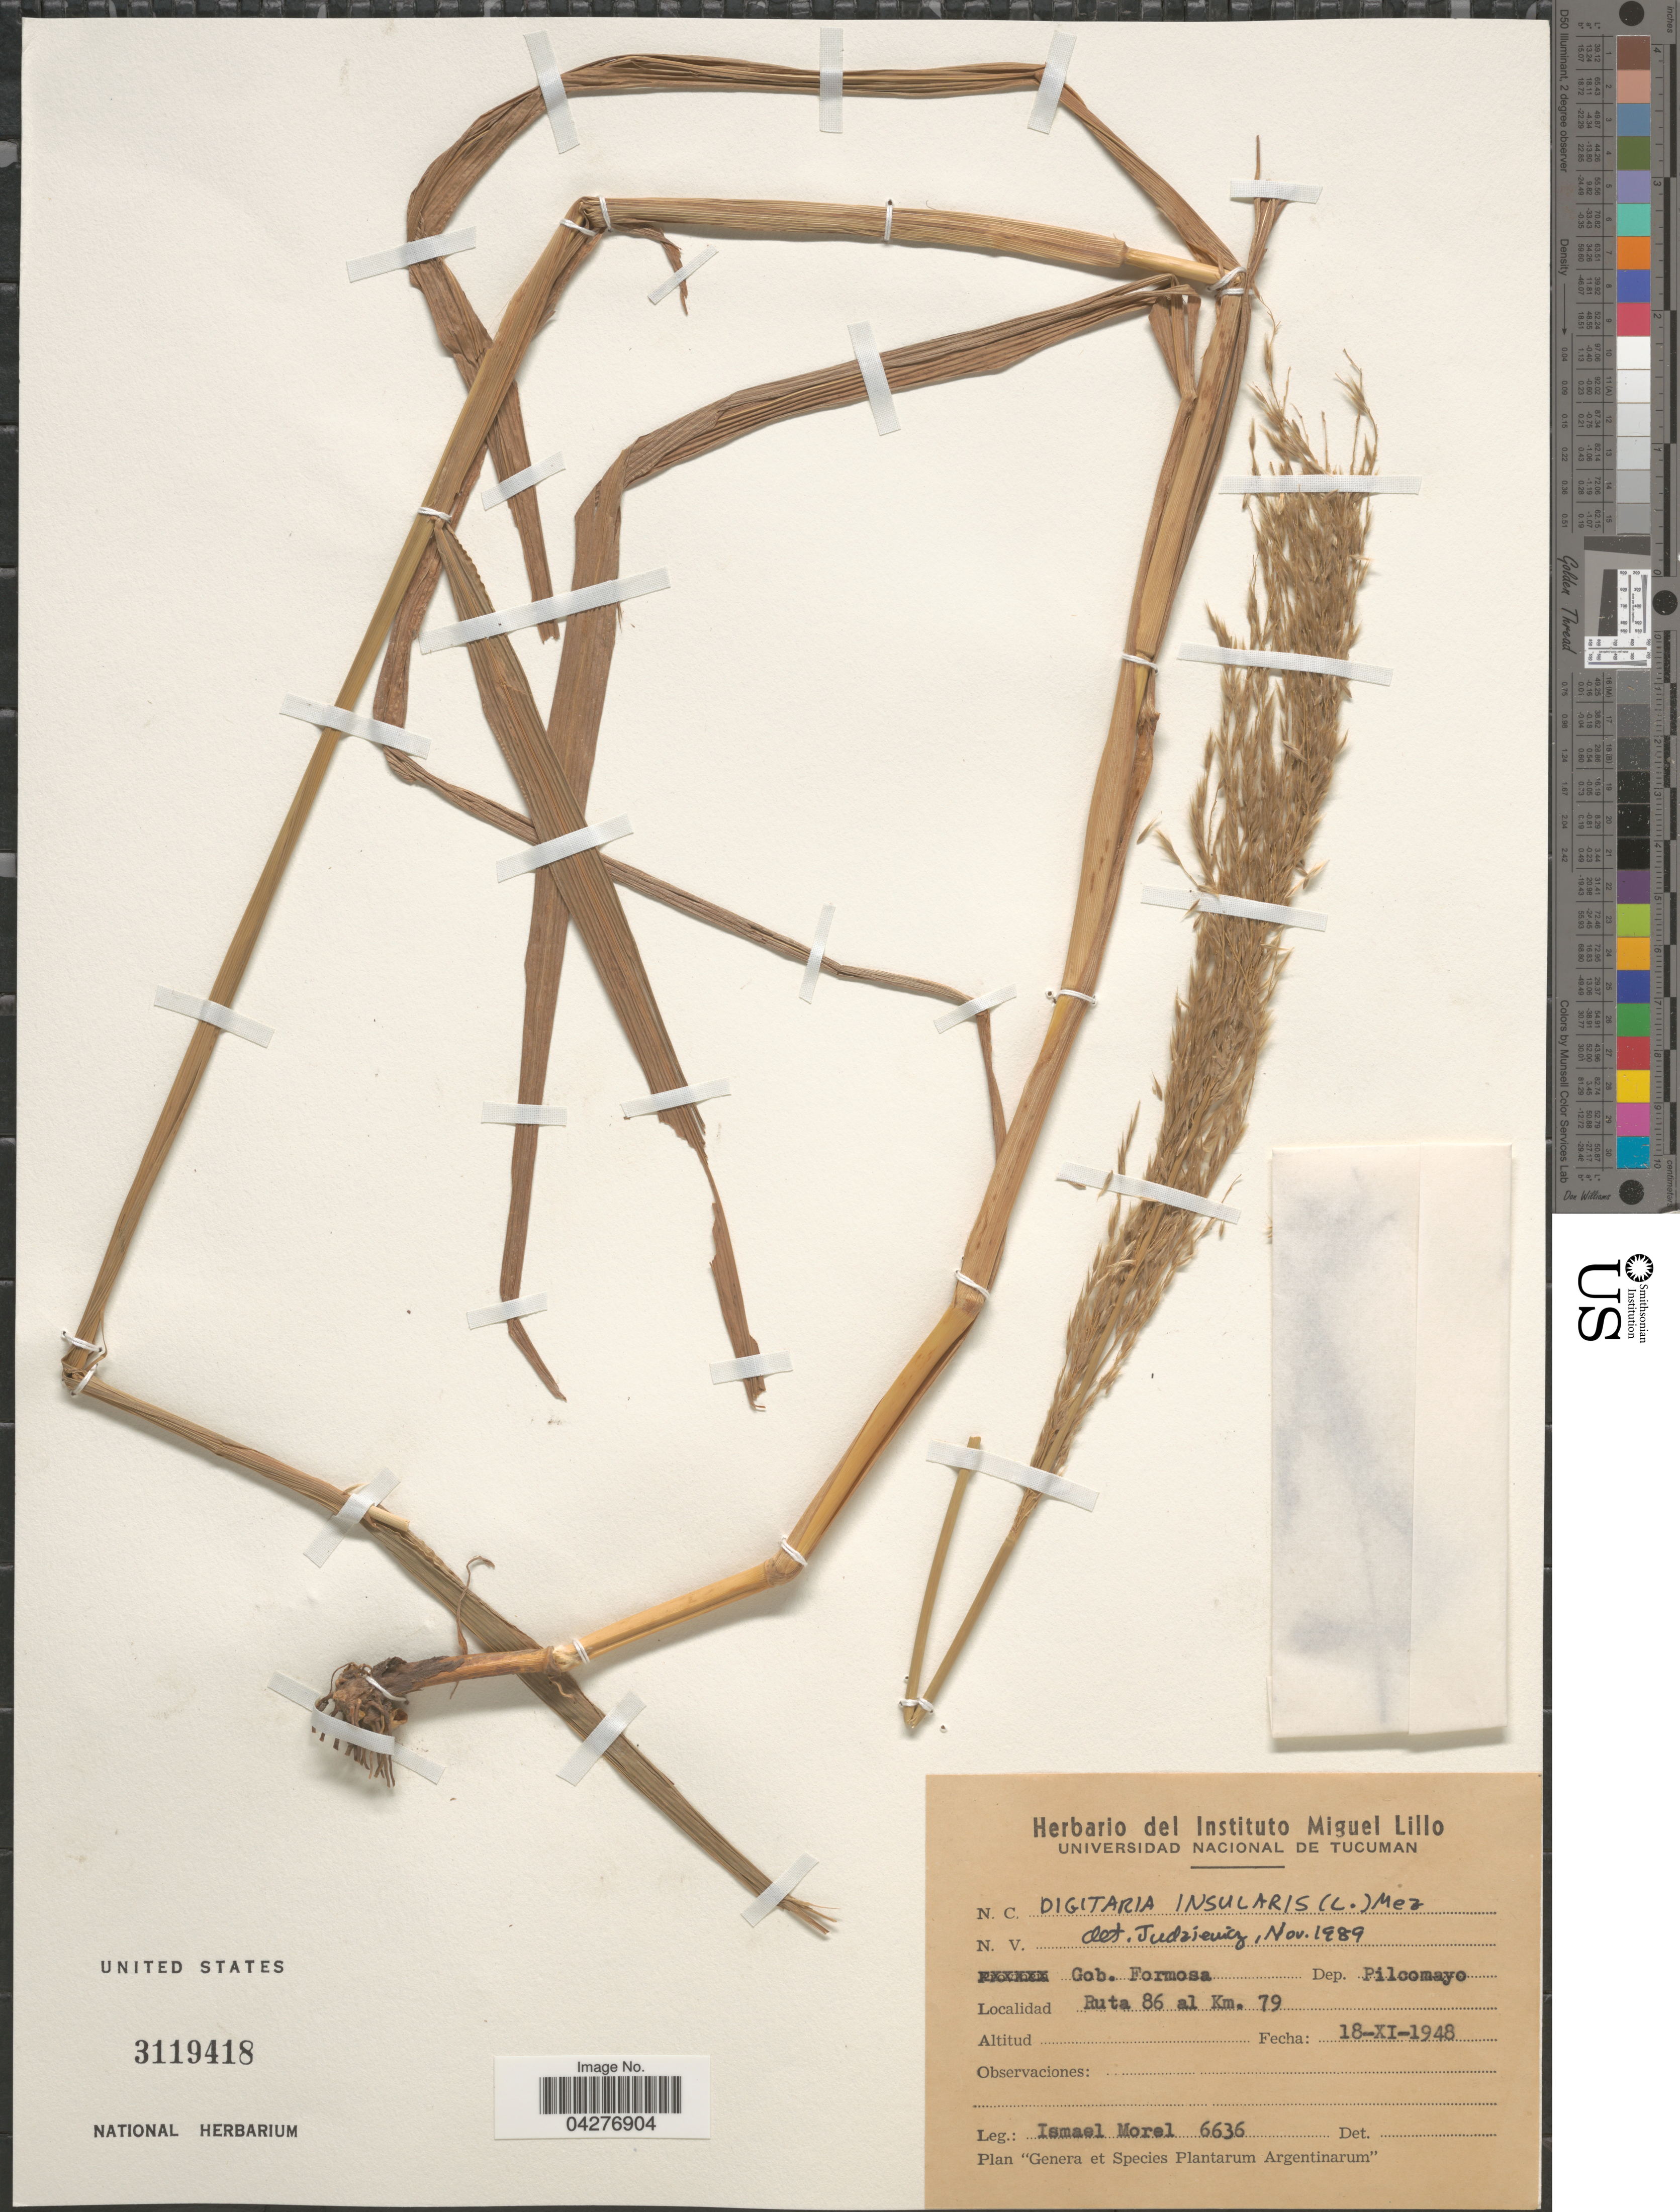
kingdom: Plantae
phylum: Tracheophyta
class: Liliopsida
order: Poales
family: Poaceae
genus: Digitaria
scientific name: Digitaria insularis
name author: (L.) Fedde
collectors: I. Morel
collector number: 6636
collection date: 1948-11-18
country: Argentina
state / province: Formosa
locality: Gob. Formosa. Dep. Pilcomayo. Ruta 86 al Km. 79.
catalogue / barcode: US 3119418